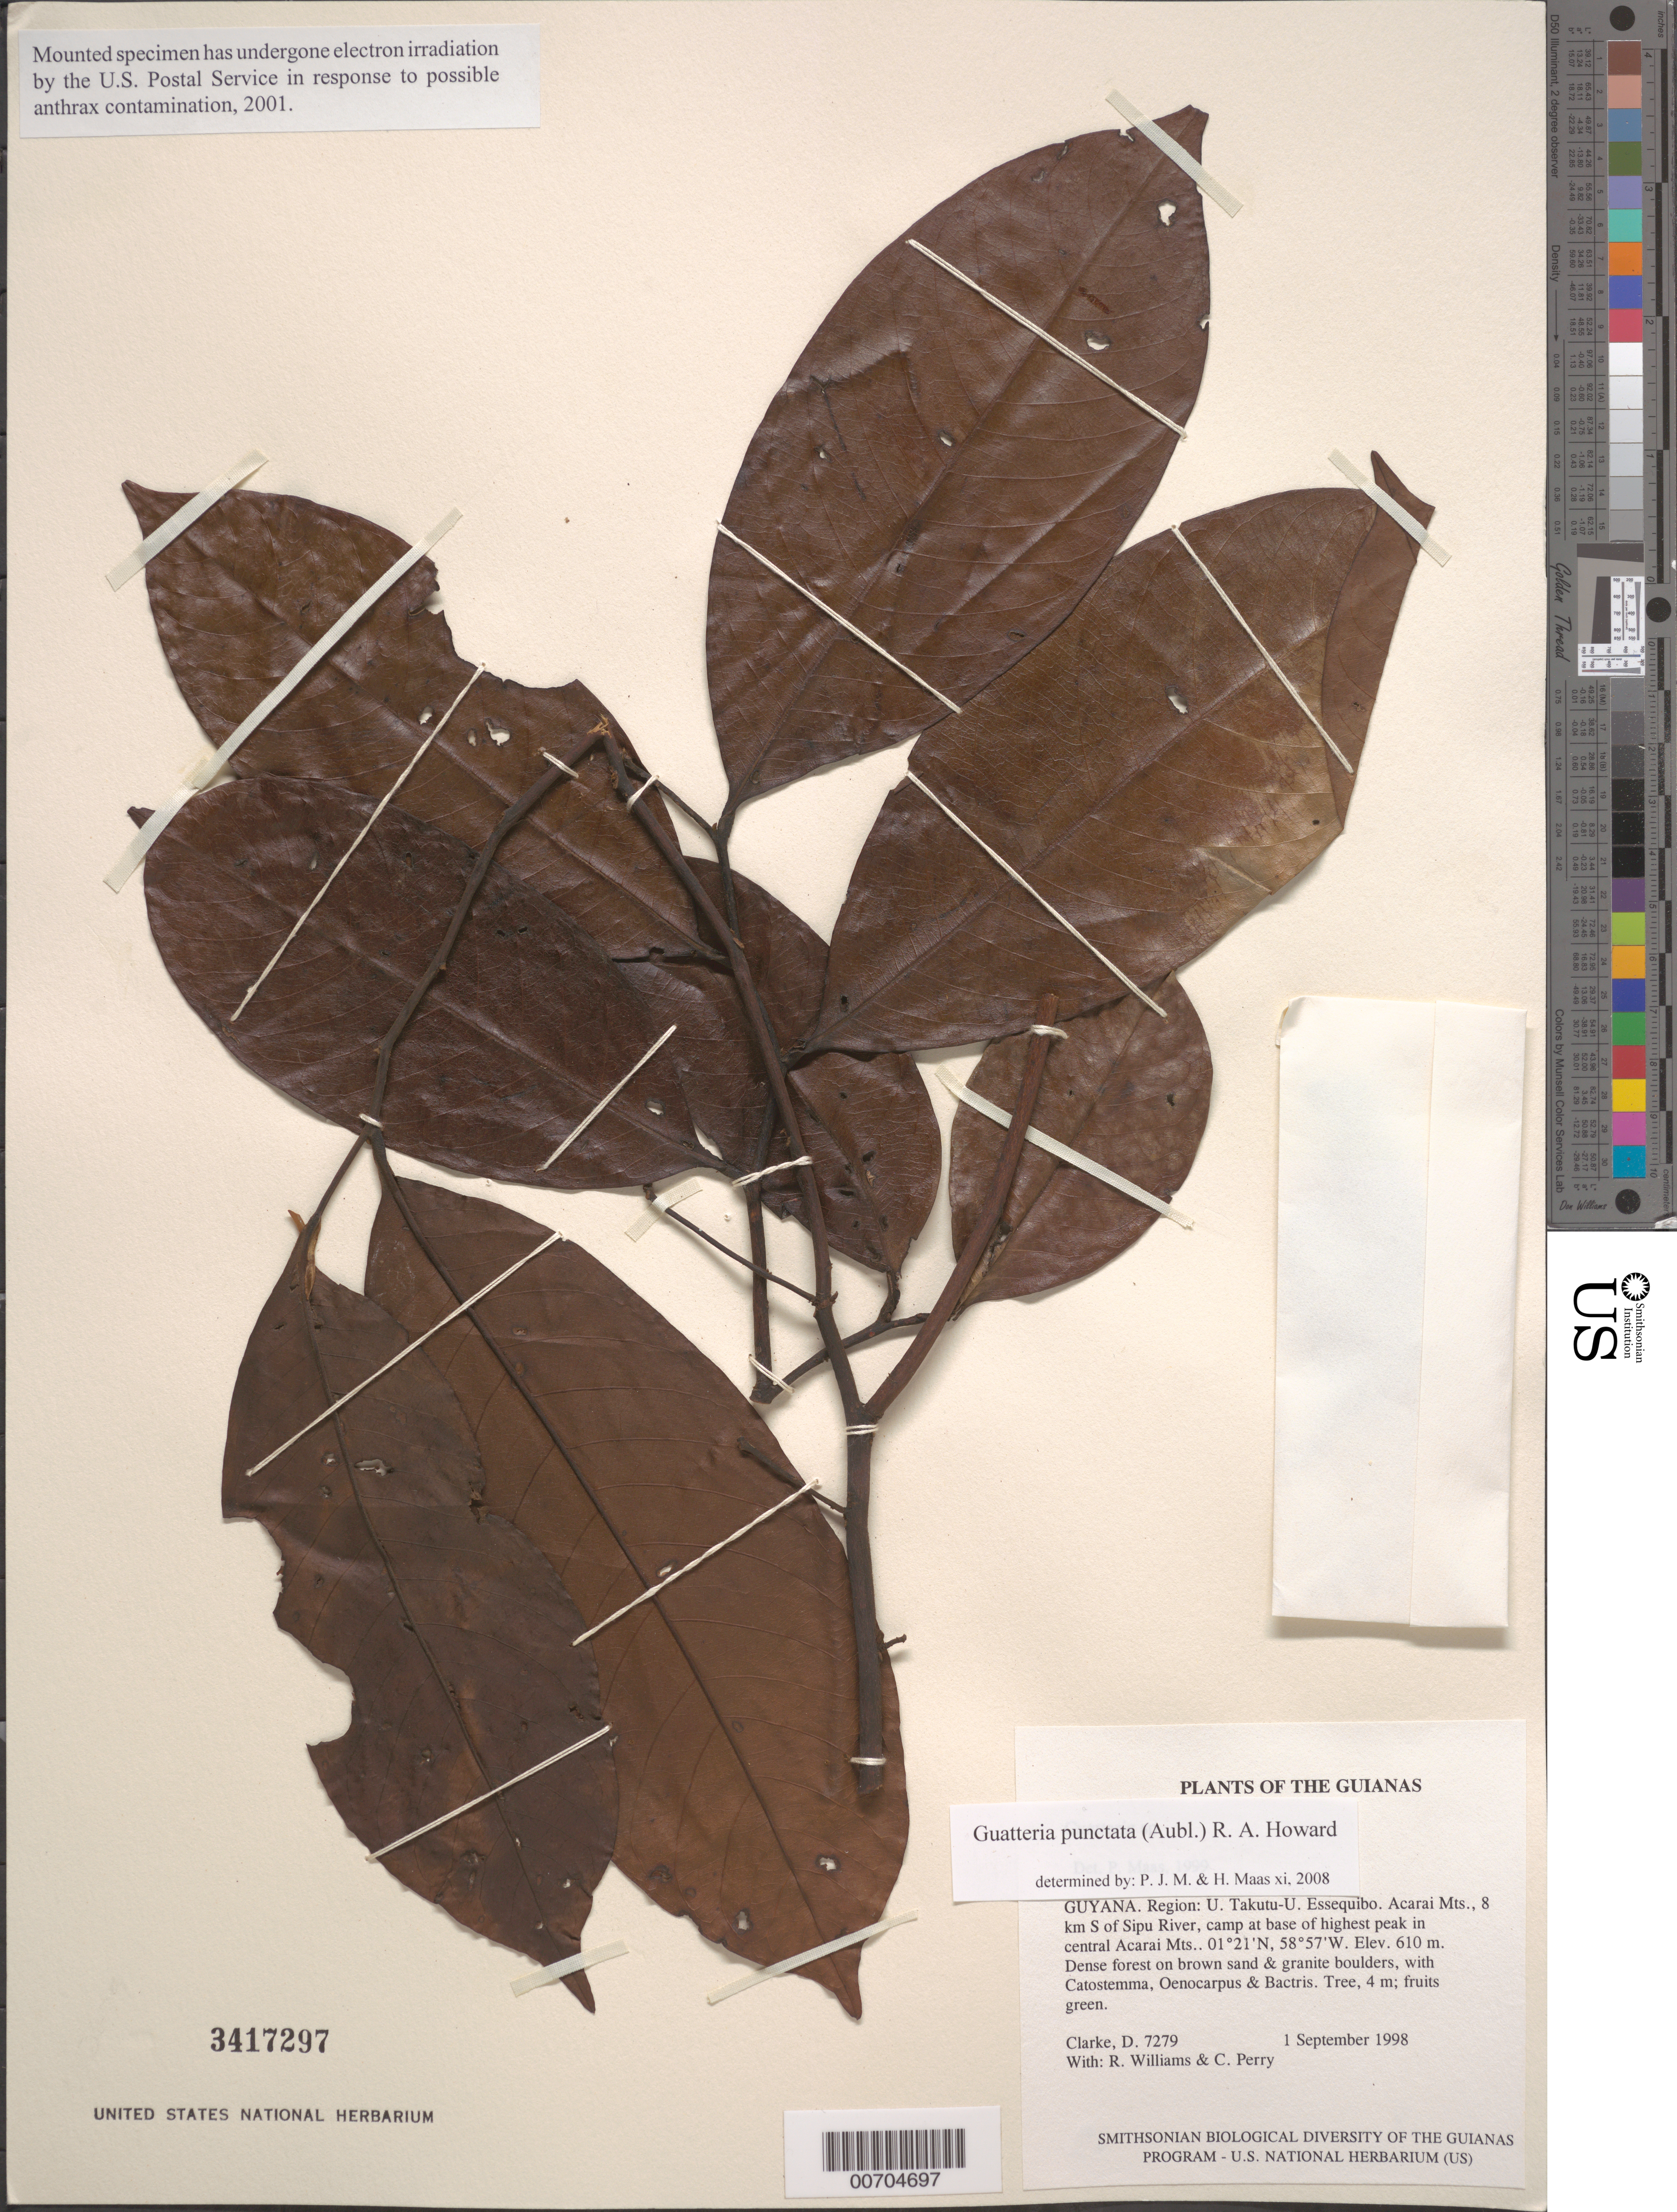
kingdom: Plantae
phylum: Tracheophyta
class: Magnoliopsida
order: Magnoliales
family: Annonaceae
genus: Guatteria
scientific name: Guatteria punctata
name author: (Aubl.) R.A. Howard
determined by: Maas, Paul J.; Maas, H.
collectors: H. D. Clarke, R. Williams & C. Perry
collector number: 7279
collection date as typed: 1 September 1998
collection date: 1998-09-01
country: Guyana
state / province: U. Takutu-U. Essequibo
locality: Acarai Mts., 10 km S of Sipu River, summit of highest peak in central Acarai Mts.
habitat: Dense forest on brown sand & granite boulders, with Catostemma, Oenocarpus & Bactris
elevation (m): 1100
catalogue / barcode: US 3417297